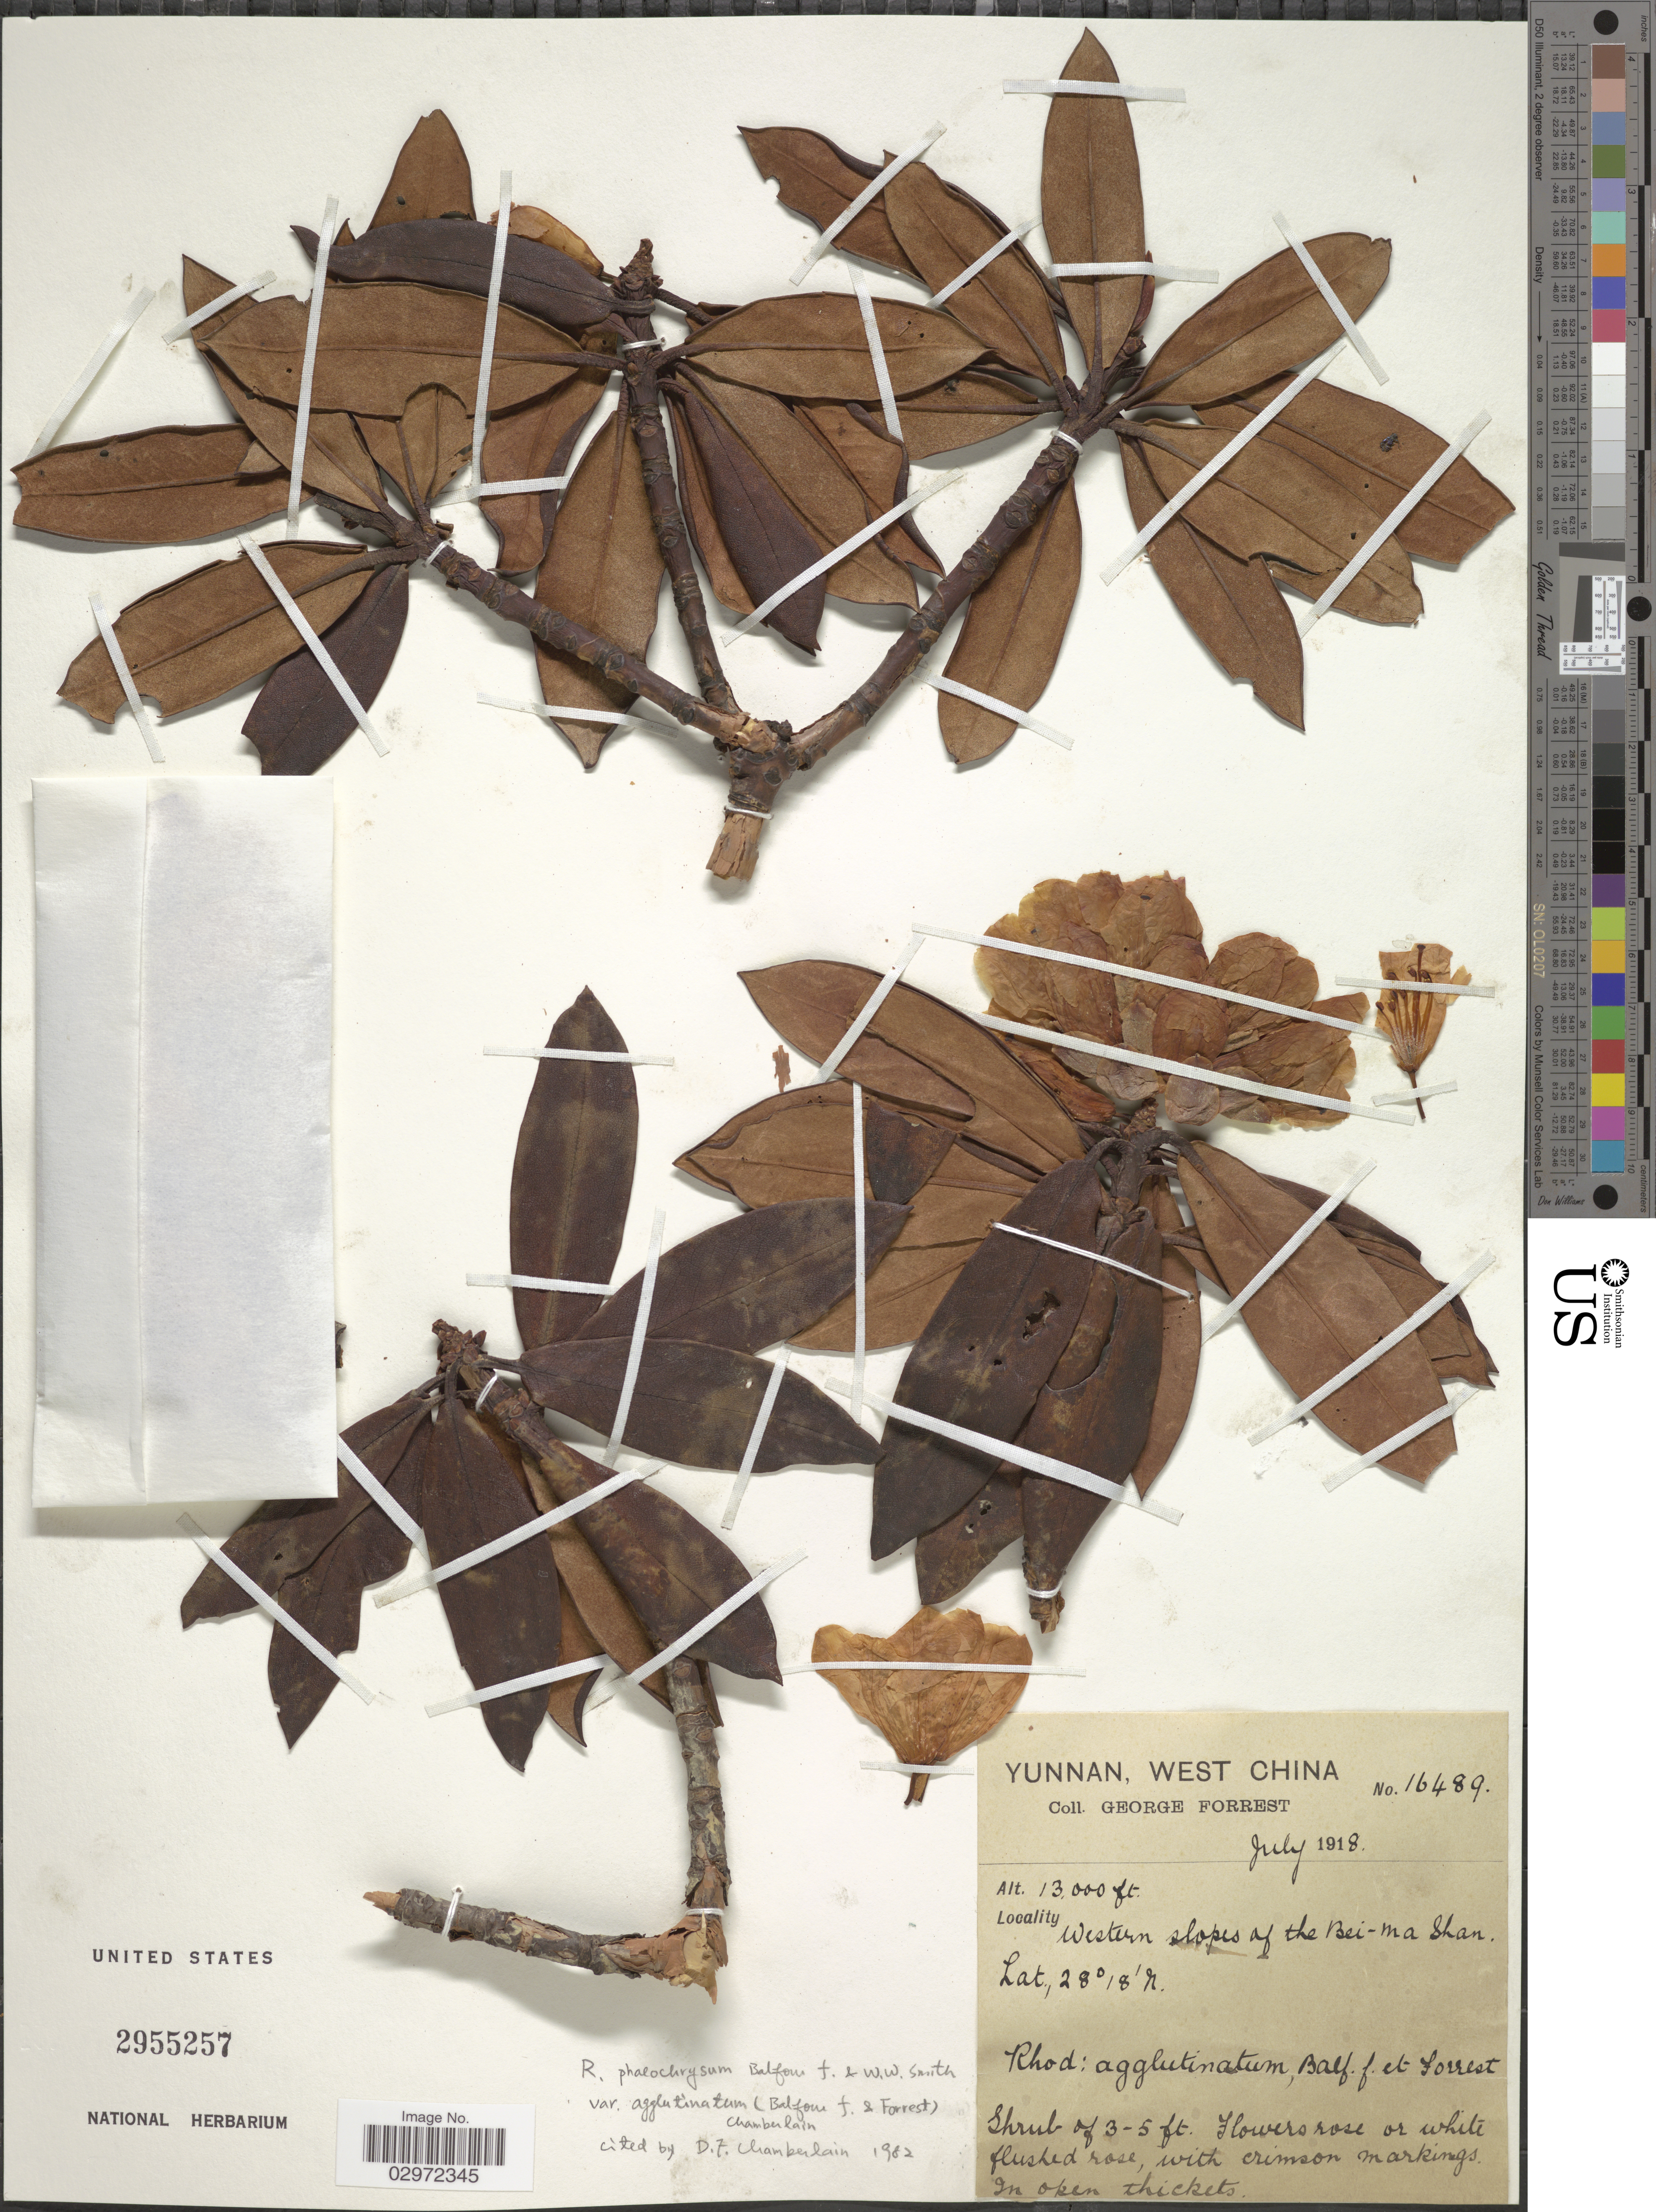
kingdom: Plantae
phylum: Tracheophyta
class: Magnoliopsida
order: Ericales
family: Ericaceae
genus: Rhododendron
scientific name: Rhododendron phaeochrysum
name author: Balf. f. & W.W. Sm.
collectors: G. Forrest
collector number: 16489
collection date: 1918-07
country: China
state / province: Yunnan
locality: Western slopes of the Bei-ma Shan.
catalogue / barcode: US 2955257